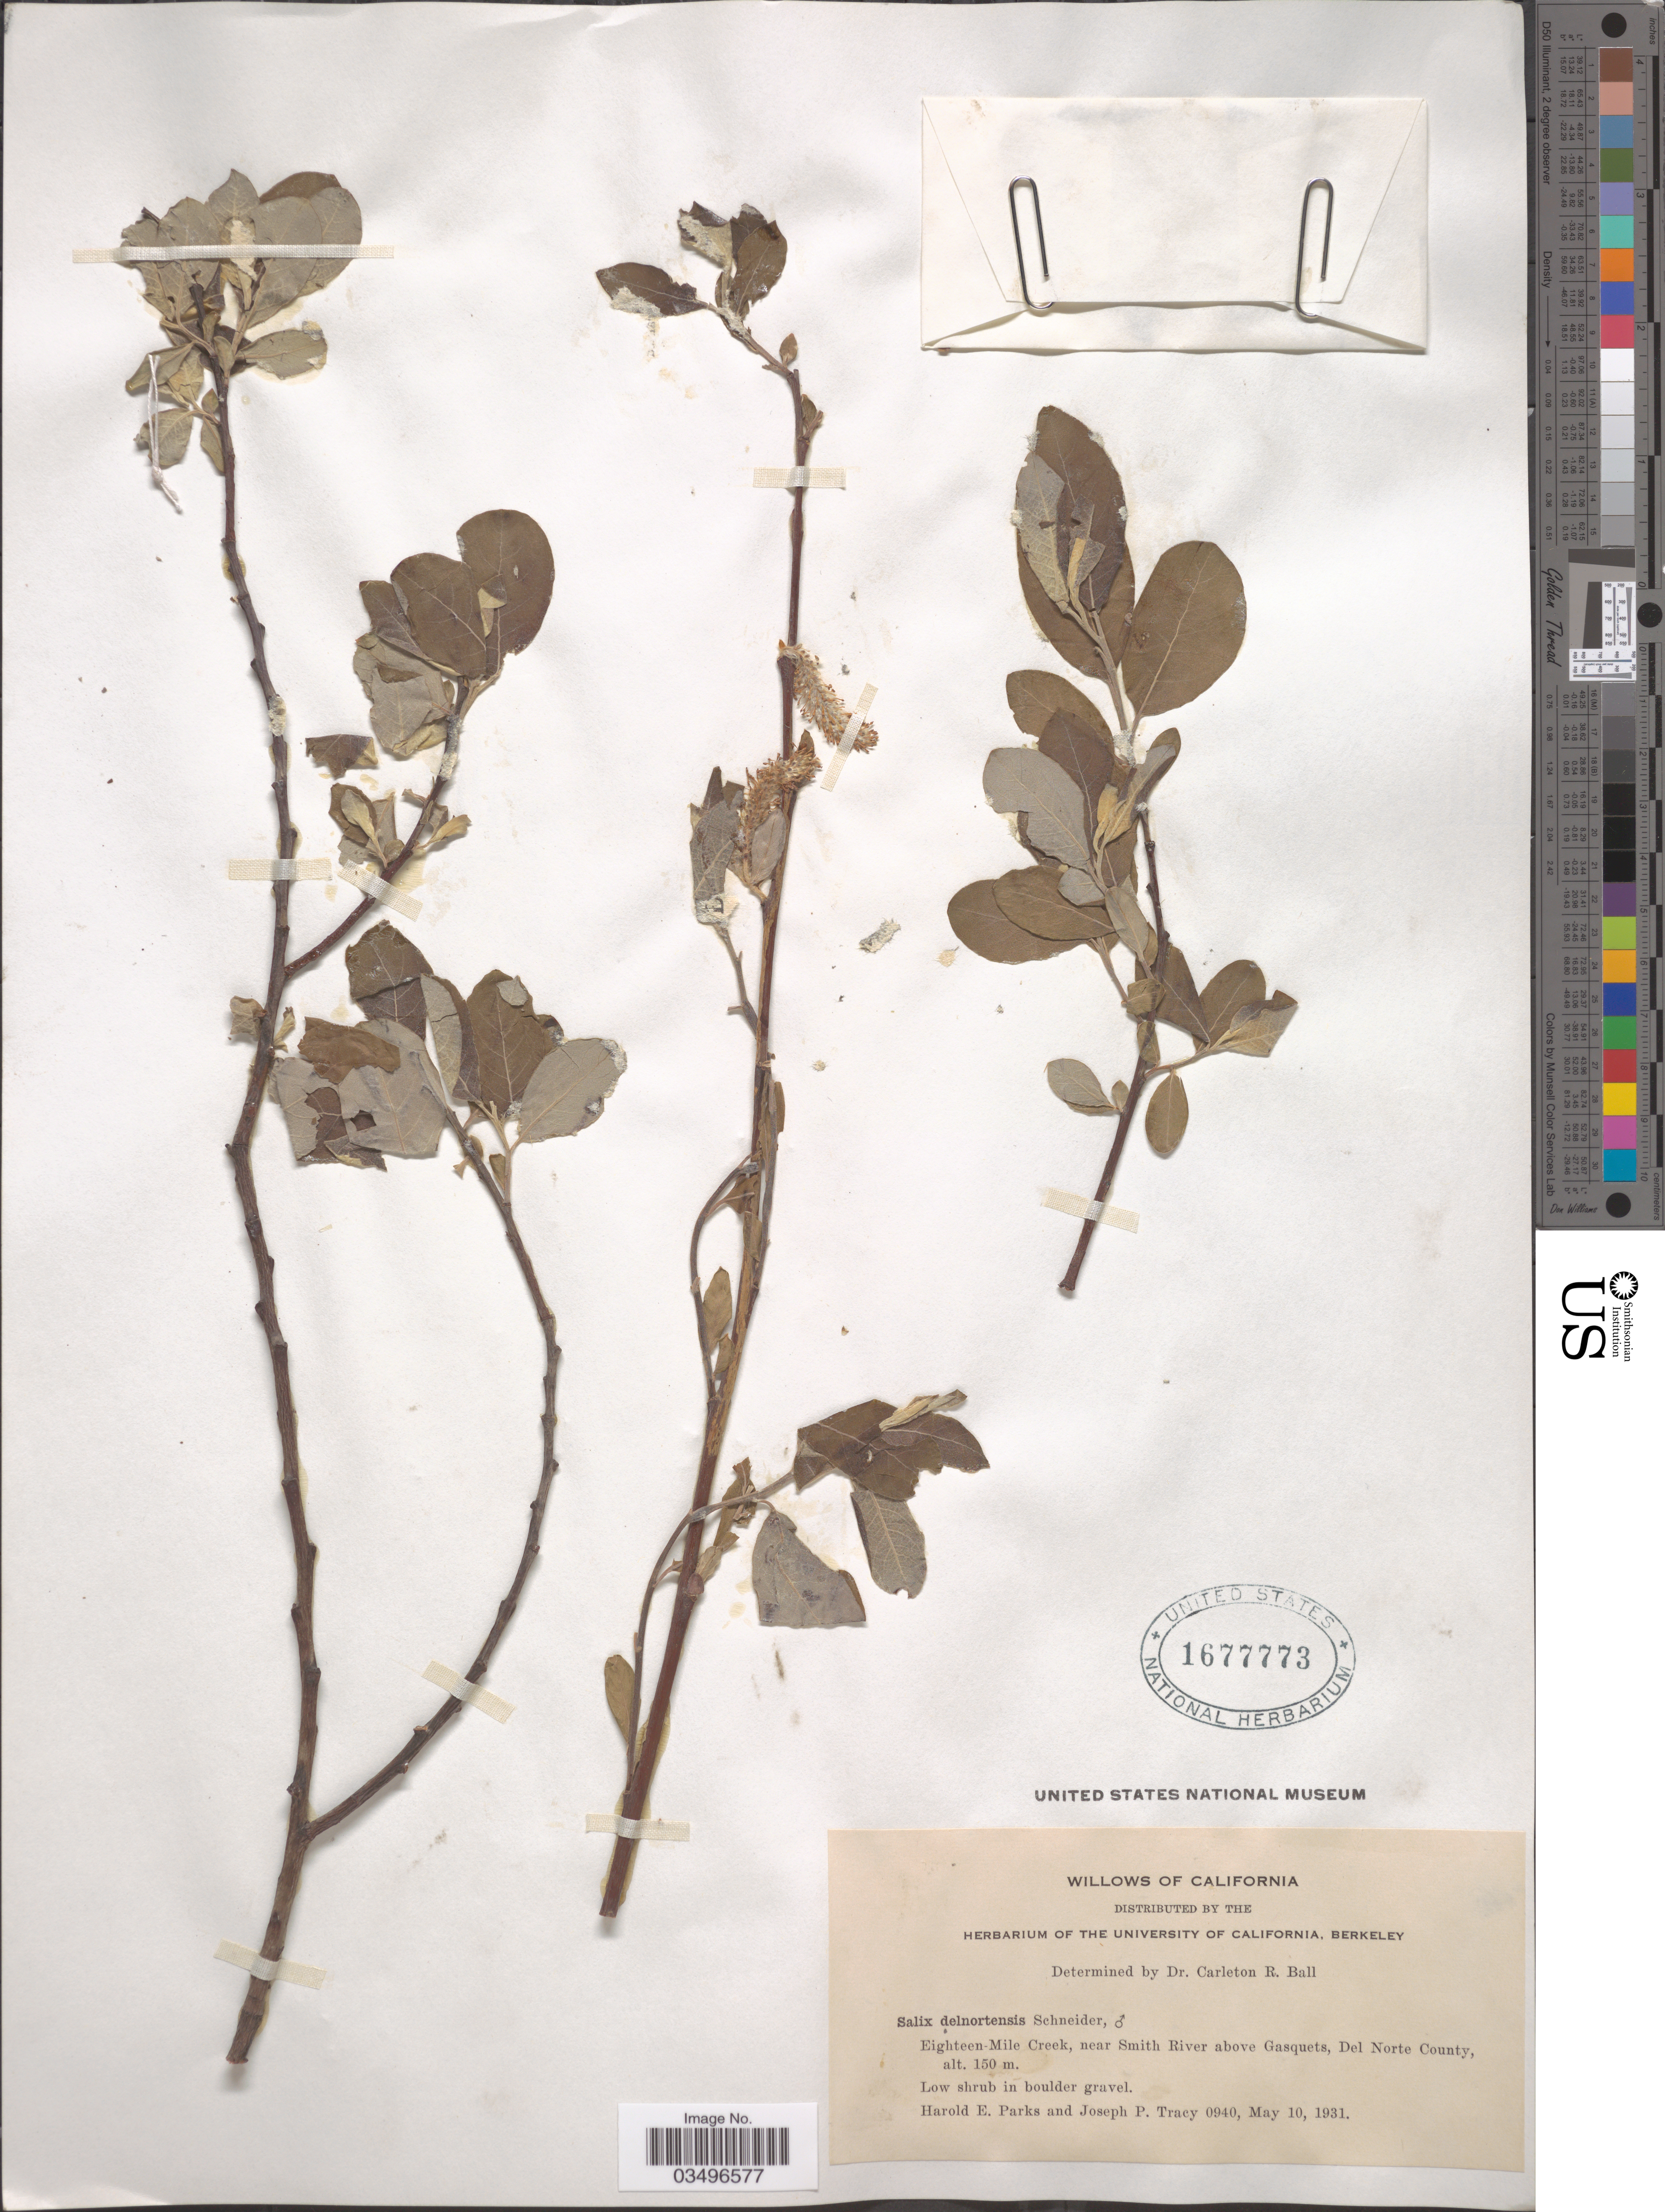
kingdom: Plantae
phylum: Tracheophyta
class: Magnoliopsida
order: Malpighiales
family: Salicaceae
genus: Salix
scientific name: Salix delnortensis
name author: C.K. Schneid.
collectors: H. E. Parks & J. Tracy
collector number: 0940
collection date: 1931-05-10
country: United States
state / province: California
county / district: Del Norte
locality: Eighteen-Mile Creek, near Smith River above Gasquets, Del Norte County.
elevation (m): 150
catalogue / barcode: US 1677773